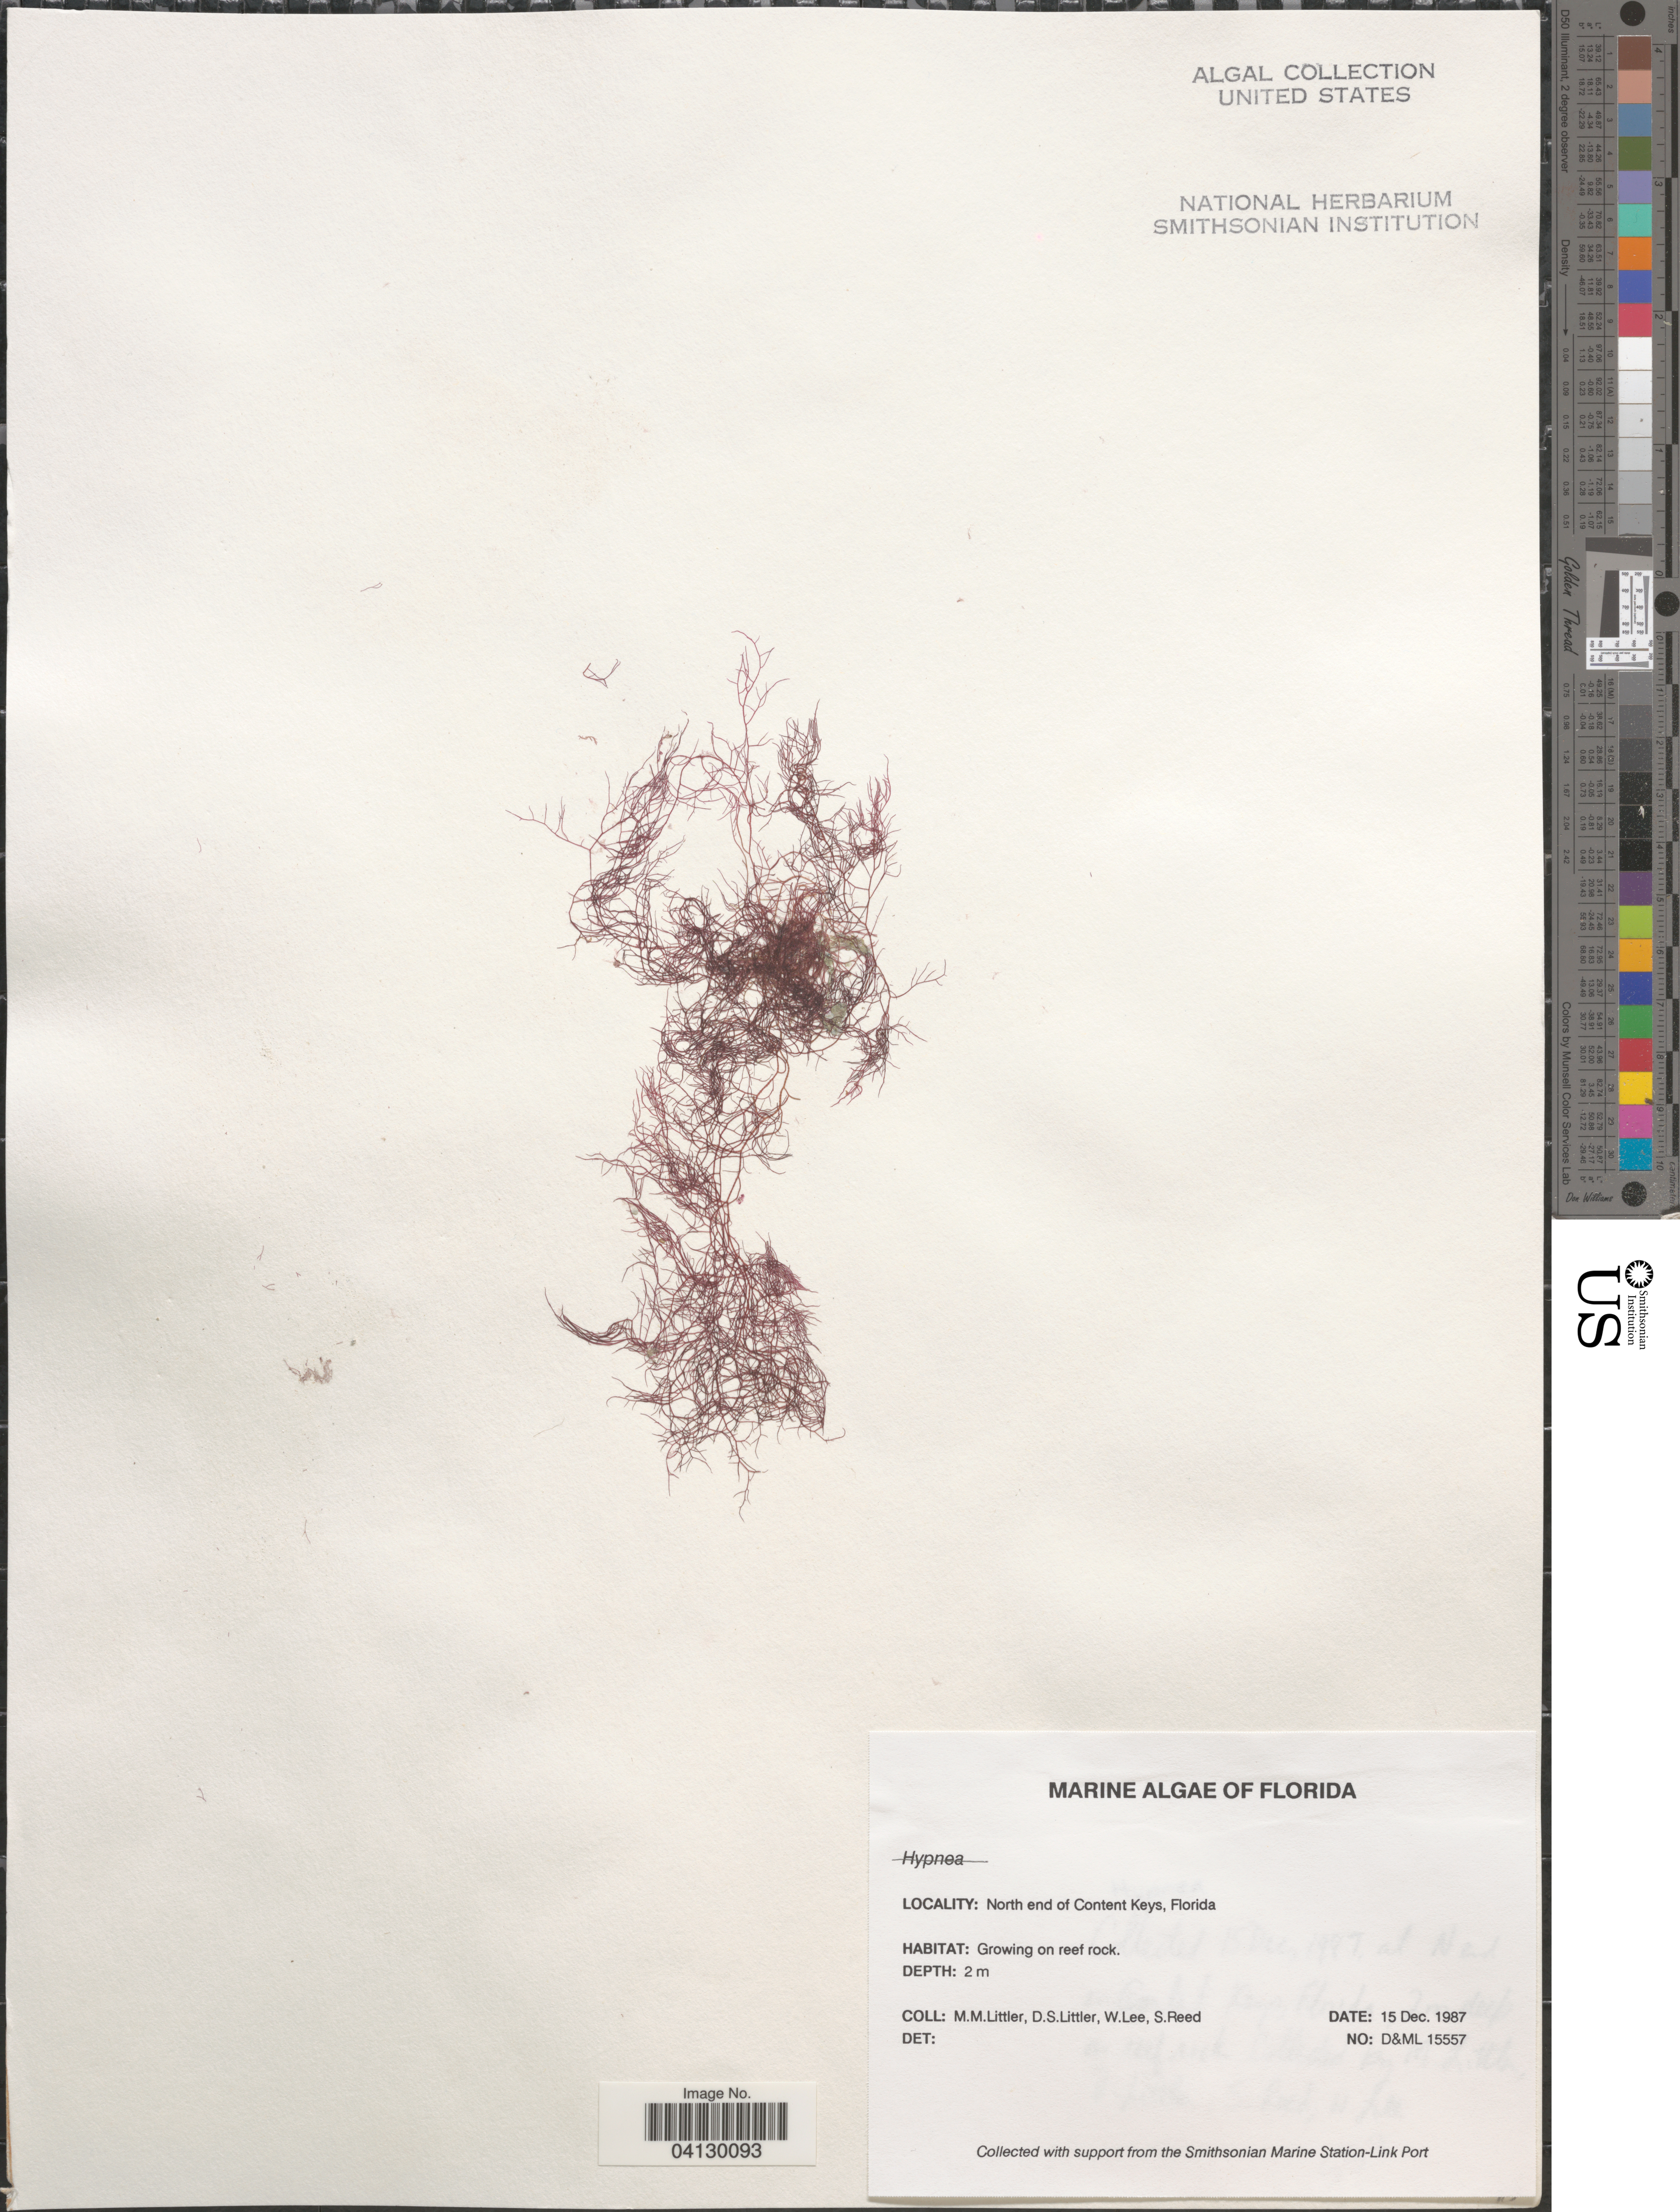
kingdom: Plantae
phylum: Rhodophyta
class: Florideophyceae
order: Corallinales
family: Corallinaceae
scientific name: Crustose Coralline Algae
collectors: D. S. Littler, W. Lee & S. Reed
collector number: D&ML 15557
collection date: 1987-12-15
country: United States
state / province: Florida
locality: North end of Content Keys.